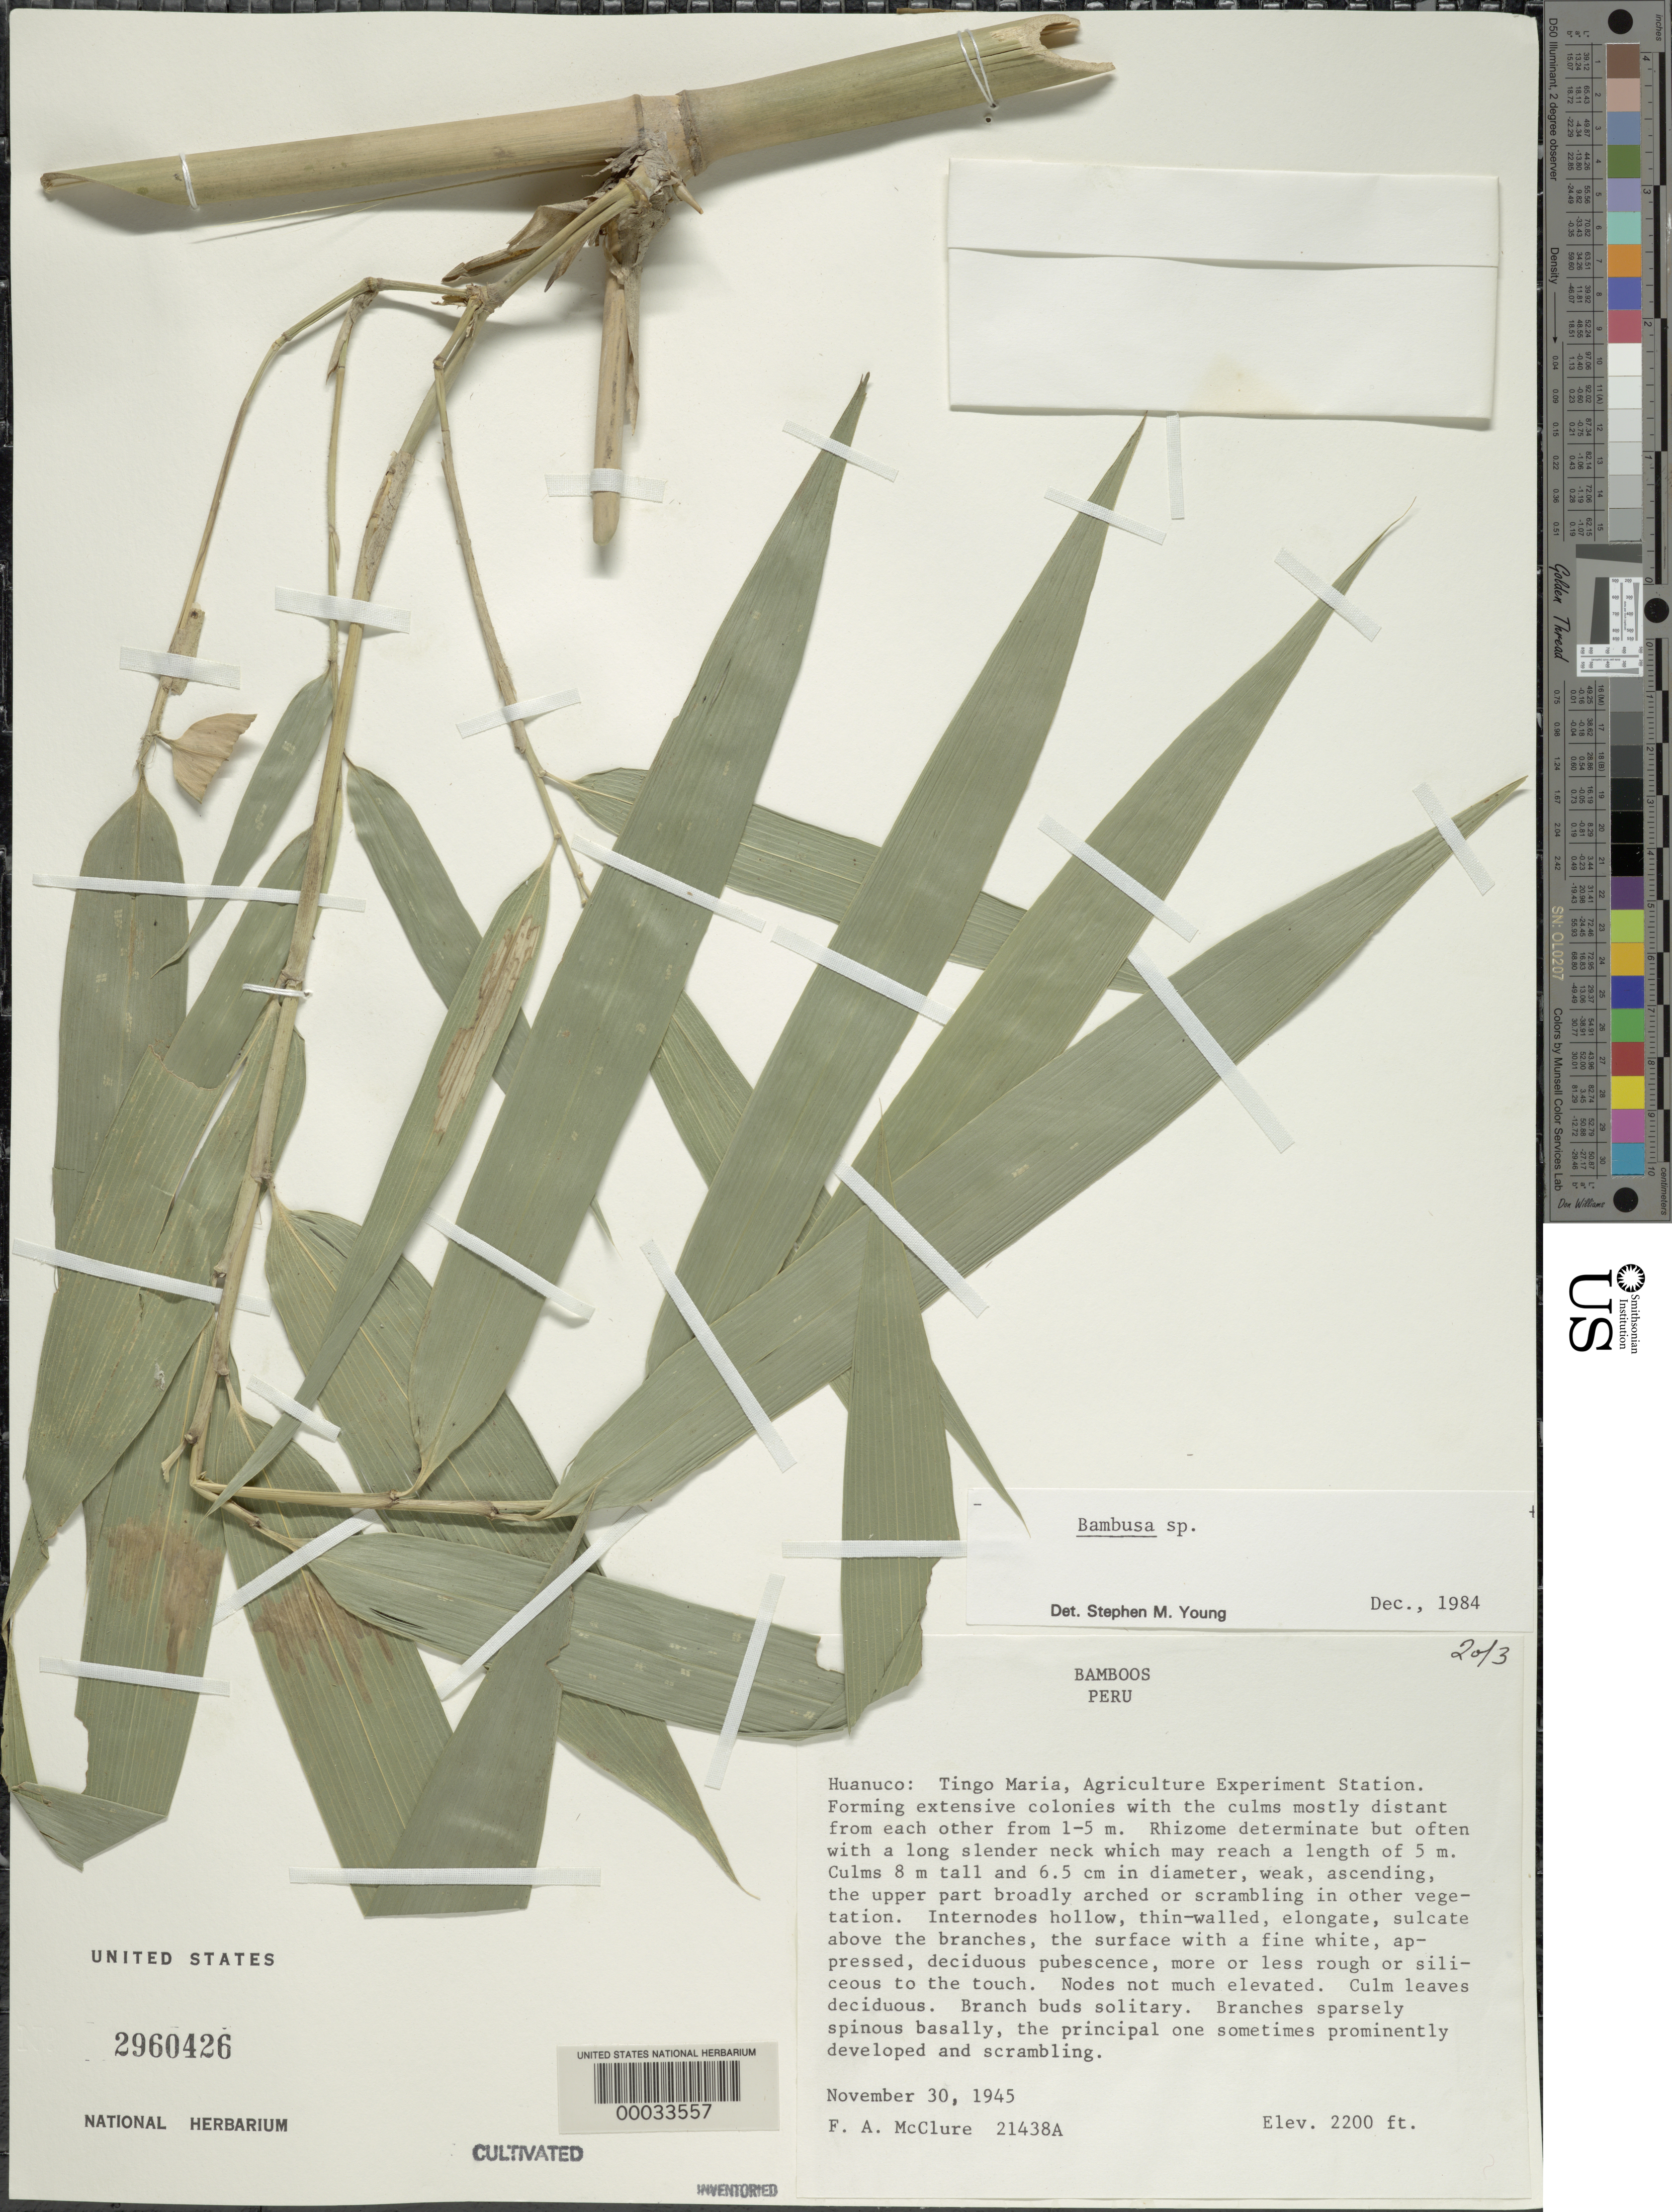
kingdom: Plantae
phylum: Tracheophyta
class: Liliopsida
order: Poales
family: Poaceae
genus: Bambusa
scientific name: Bambusa sp.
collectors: F. A. McClure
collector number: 21438 A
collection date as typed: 30 Nov 1945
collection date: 1945-11-30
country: Peru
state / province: Huánuco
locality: Estación Experimental Agrícola Tingo María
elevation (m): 671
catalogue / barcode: US 2960426